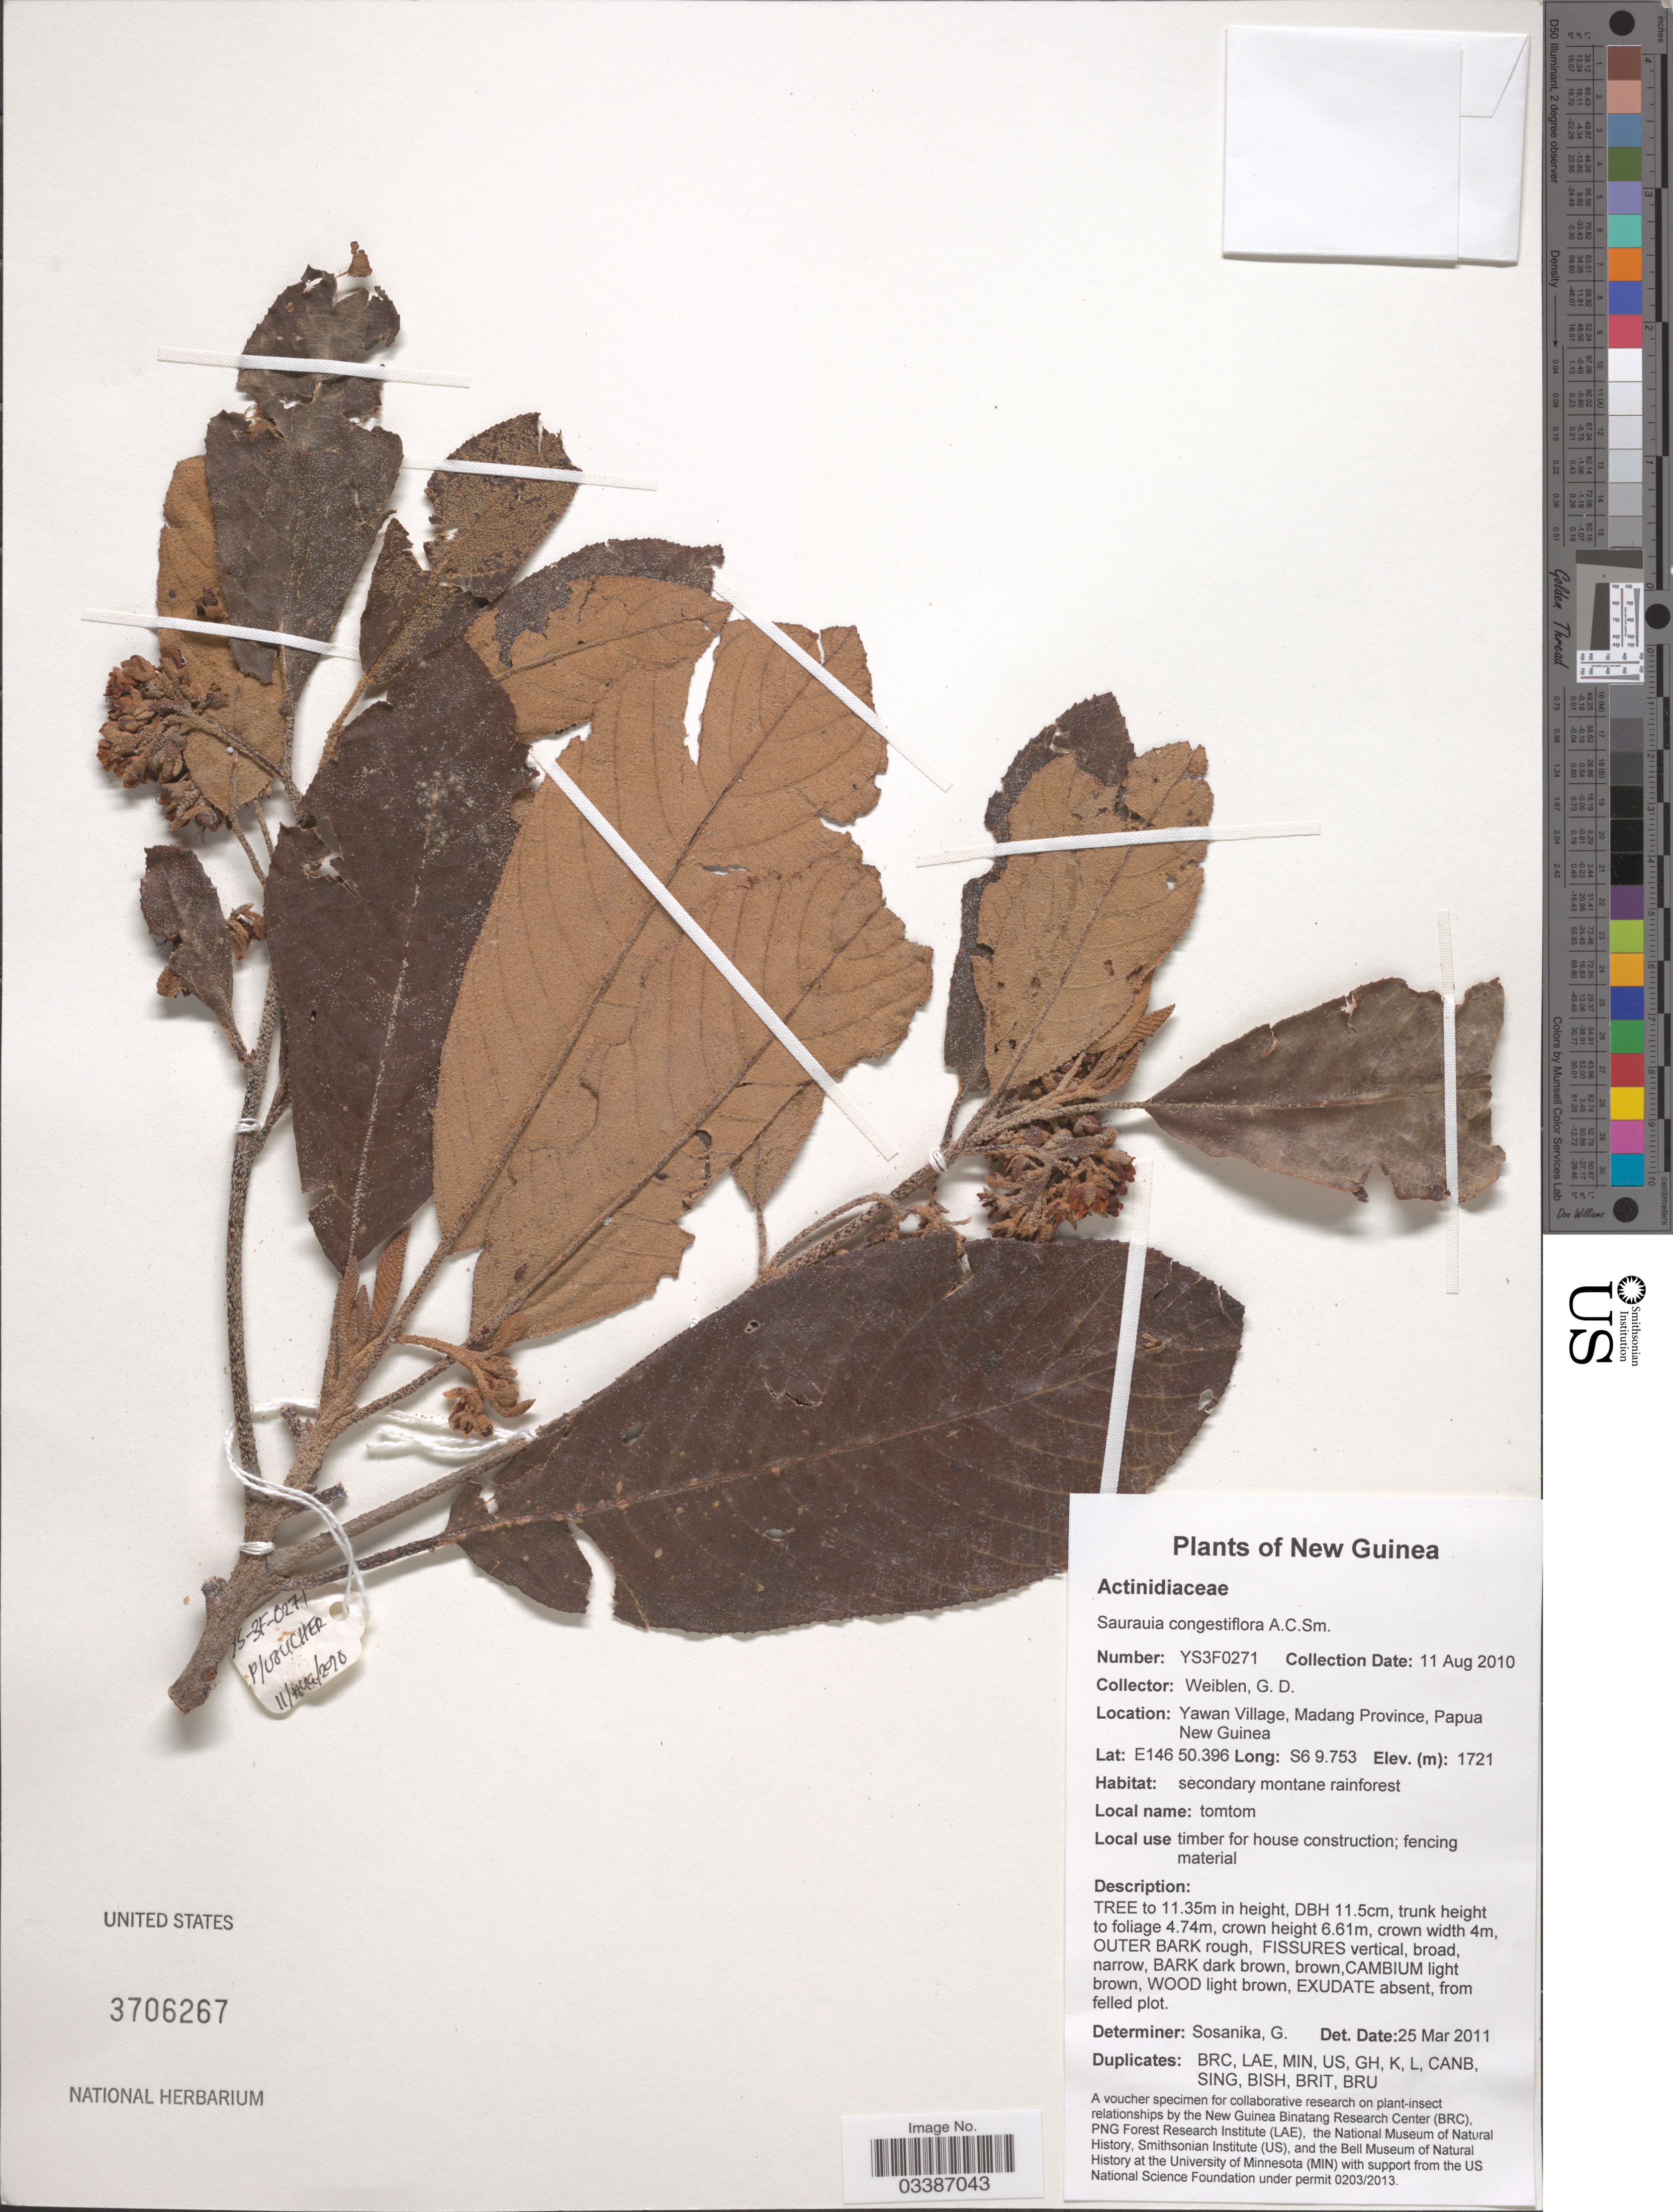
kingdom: Plantae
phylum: Tracheophyta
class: Magnoliopsida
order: Ericales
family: Actinidiaceae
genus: Saurauia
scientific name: Saurauia congestiflora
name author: A.C. Sm.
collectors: G. D. Weiblen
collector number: YS3F0271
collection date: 2010-08-11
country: Papua New Guinea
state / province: Madang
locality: New Guinea. Yawan Village.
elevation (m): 1721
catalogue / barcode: US 3706267